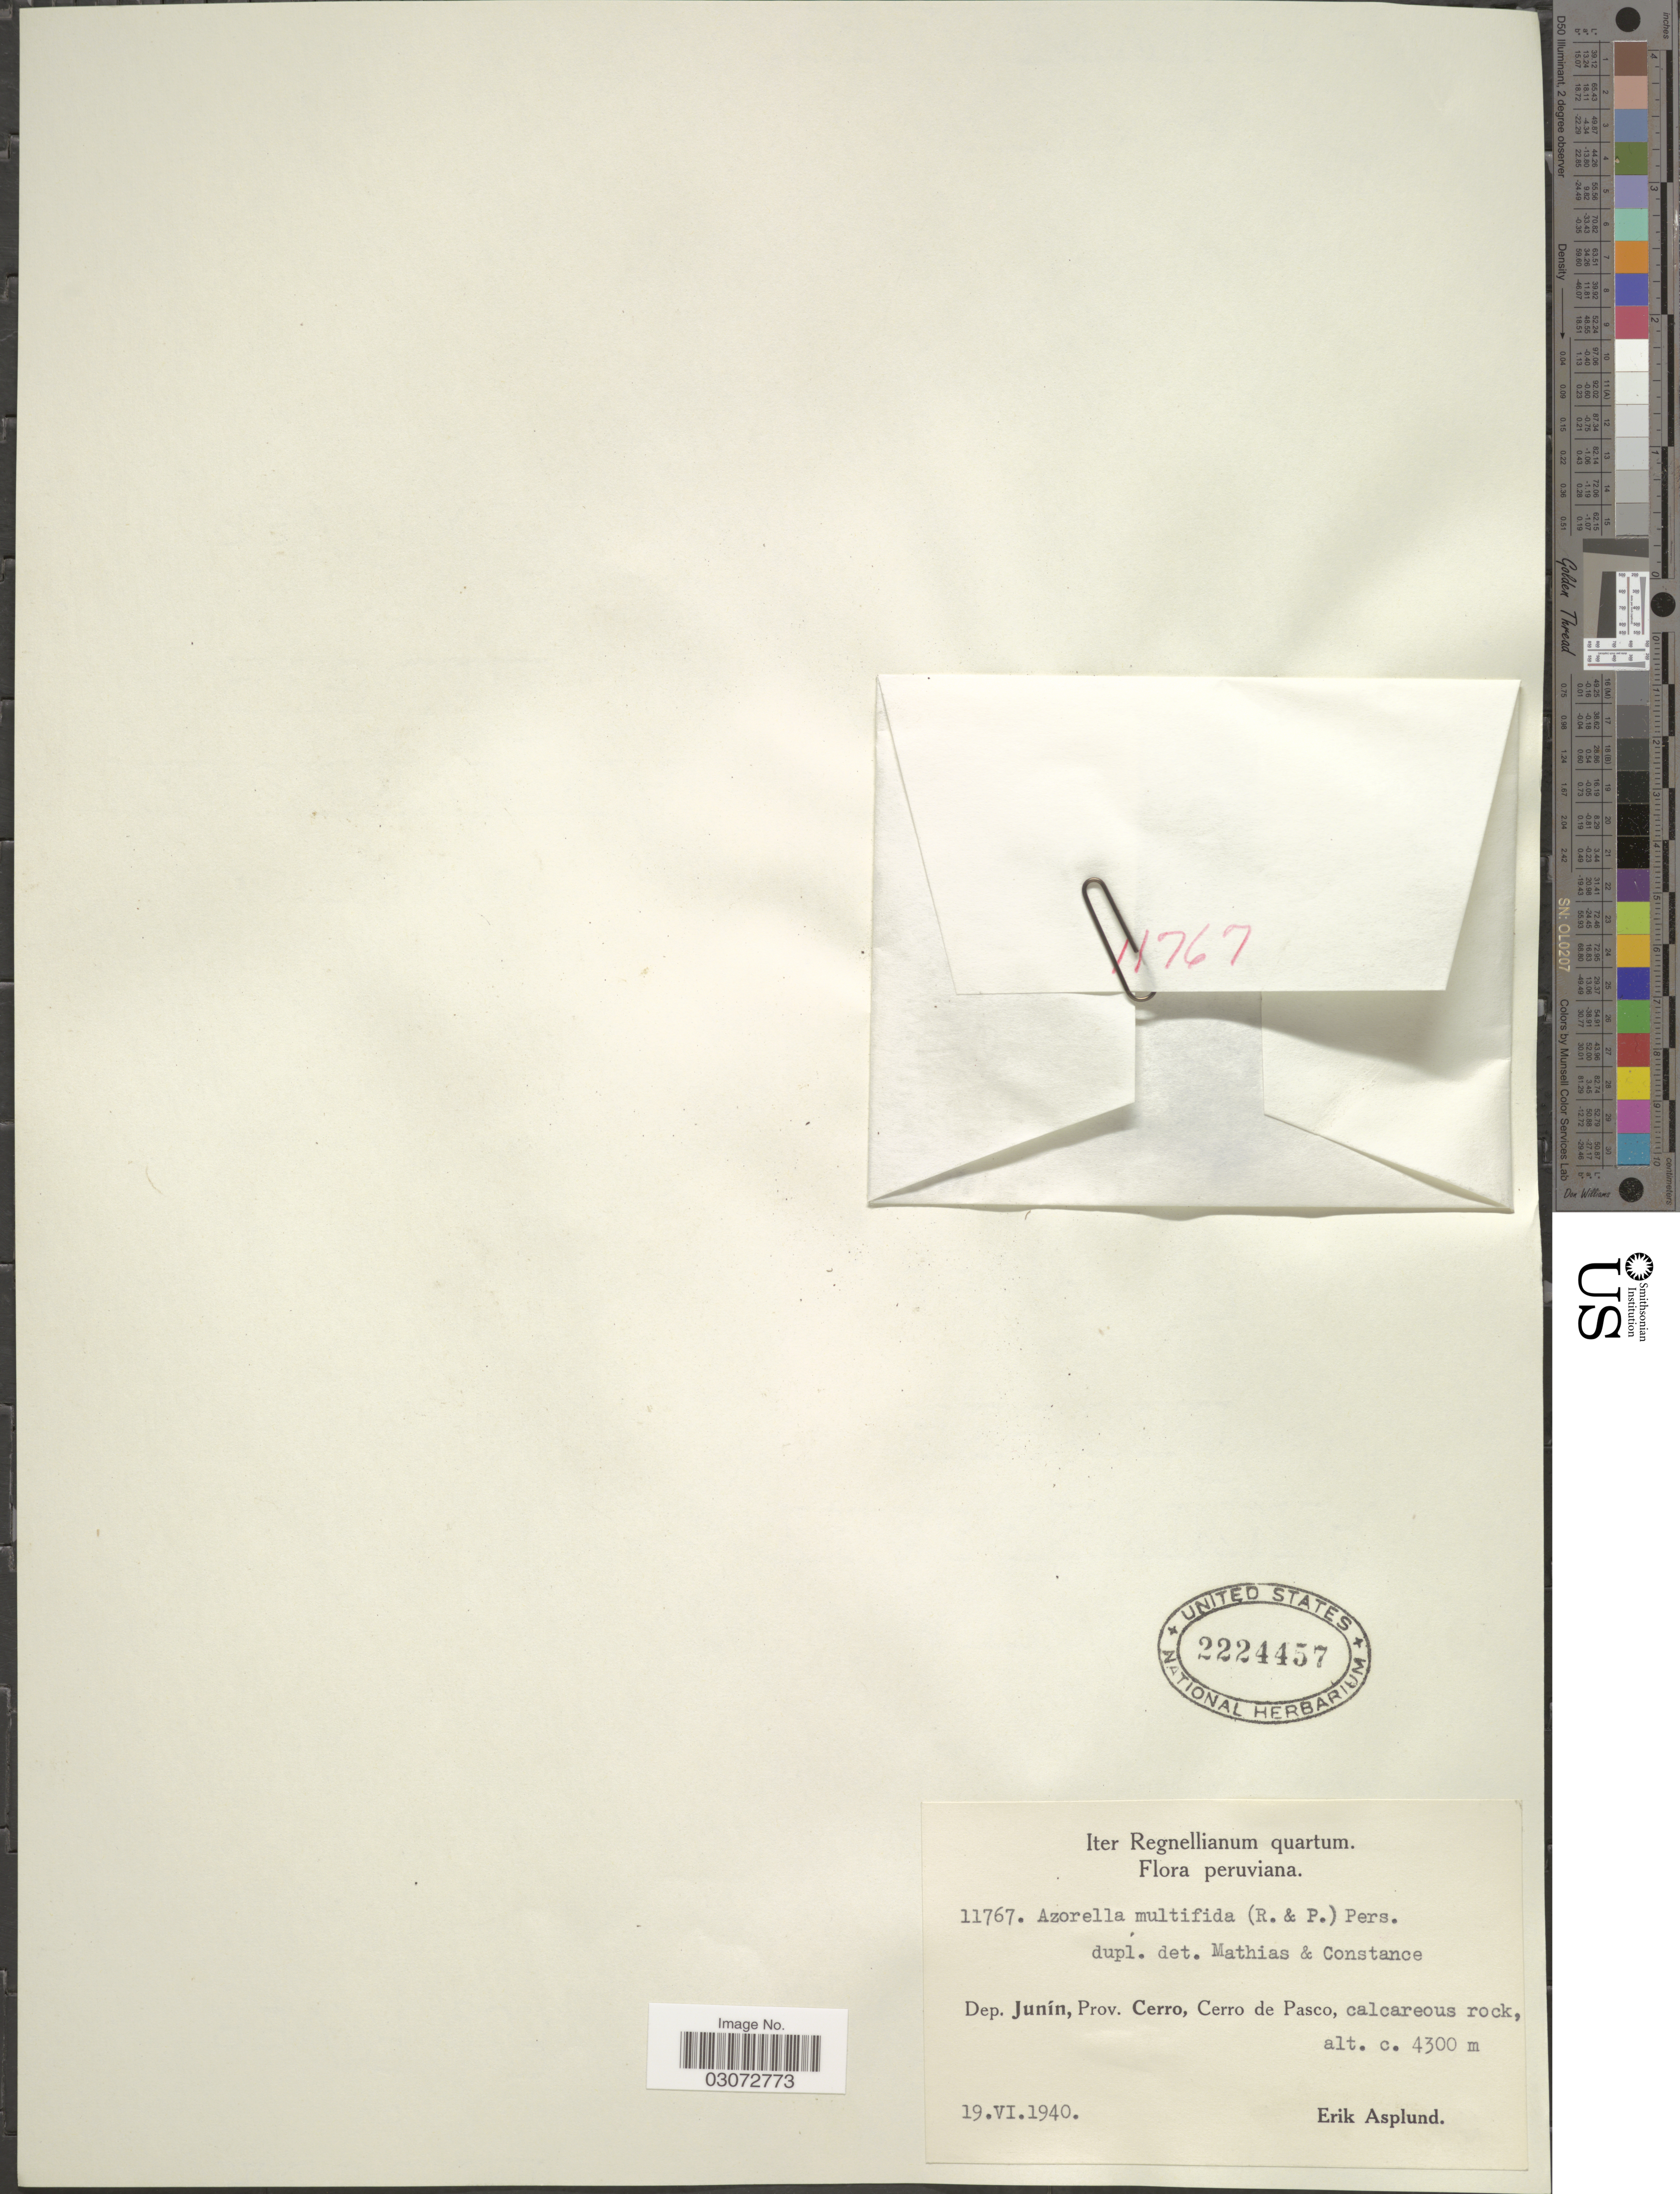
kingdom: Plantae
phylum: Tracheophyta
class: Magnoliopsida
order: Apiales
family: Apiaceae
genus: Azorella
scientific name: Azorella multifida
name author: (Ruiz & Pav.) Pers.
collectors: E. Asplund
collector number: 11767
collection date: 1940-06-19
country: Peru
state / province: Junín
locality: Dep. Junín, Prov. Cerro, Cerro de Pasco.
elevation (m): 4300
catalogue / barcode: US 2224457